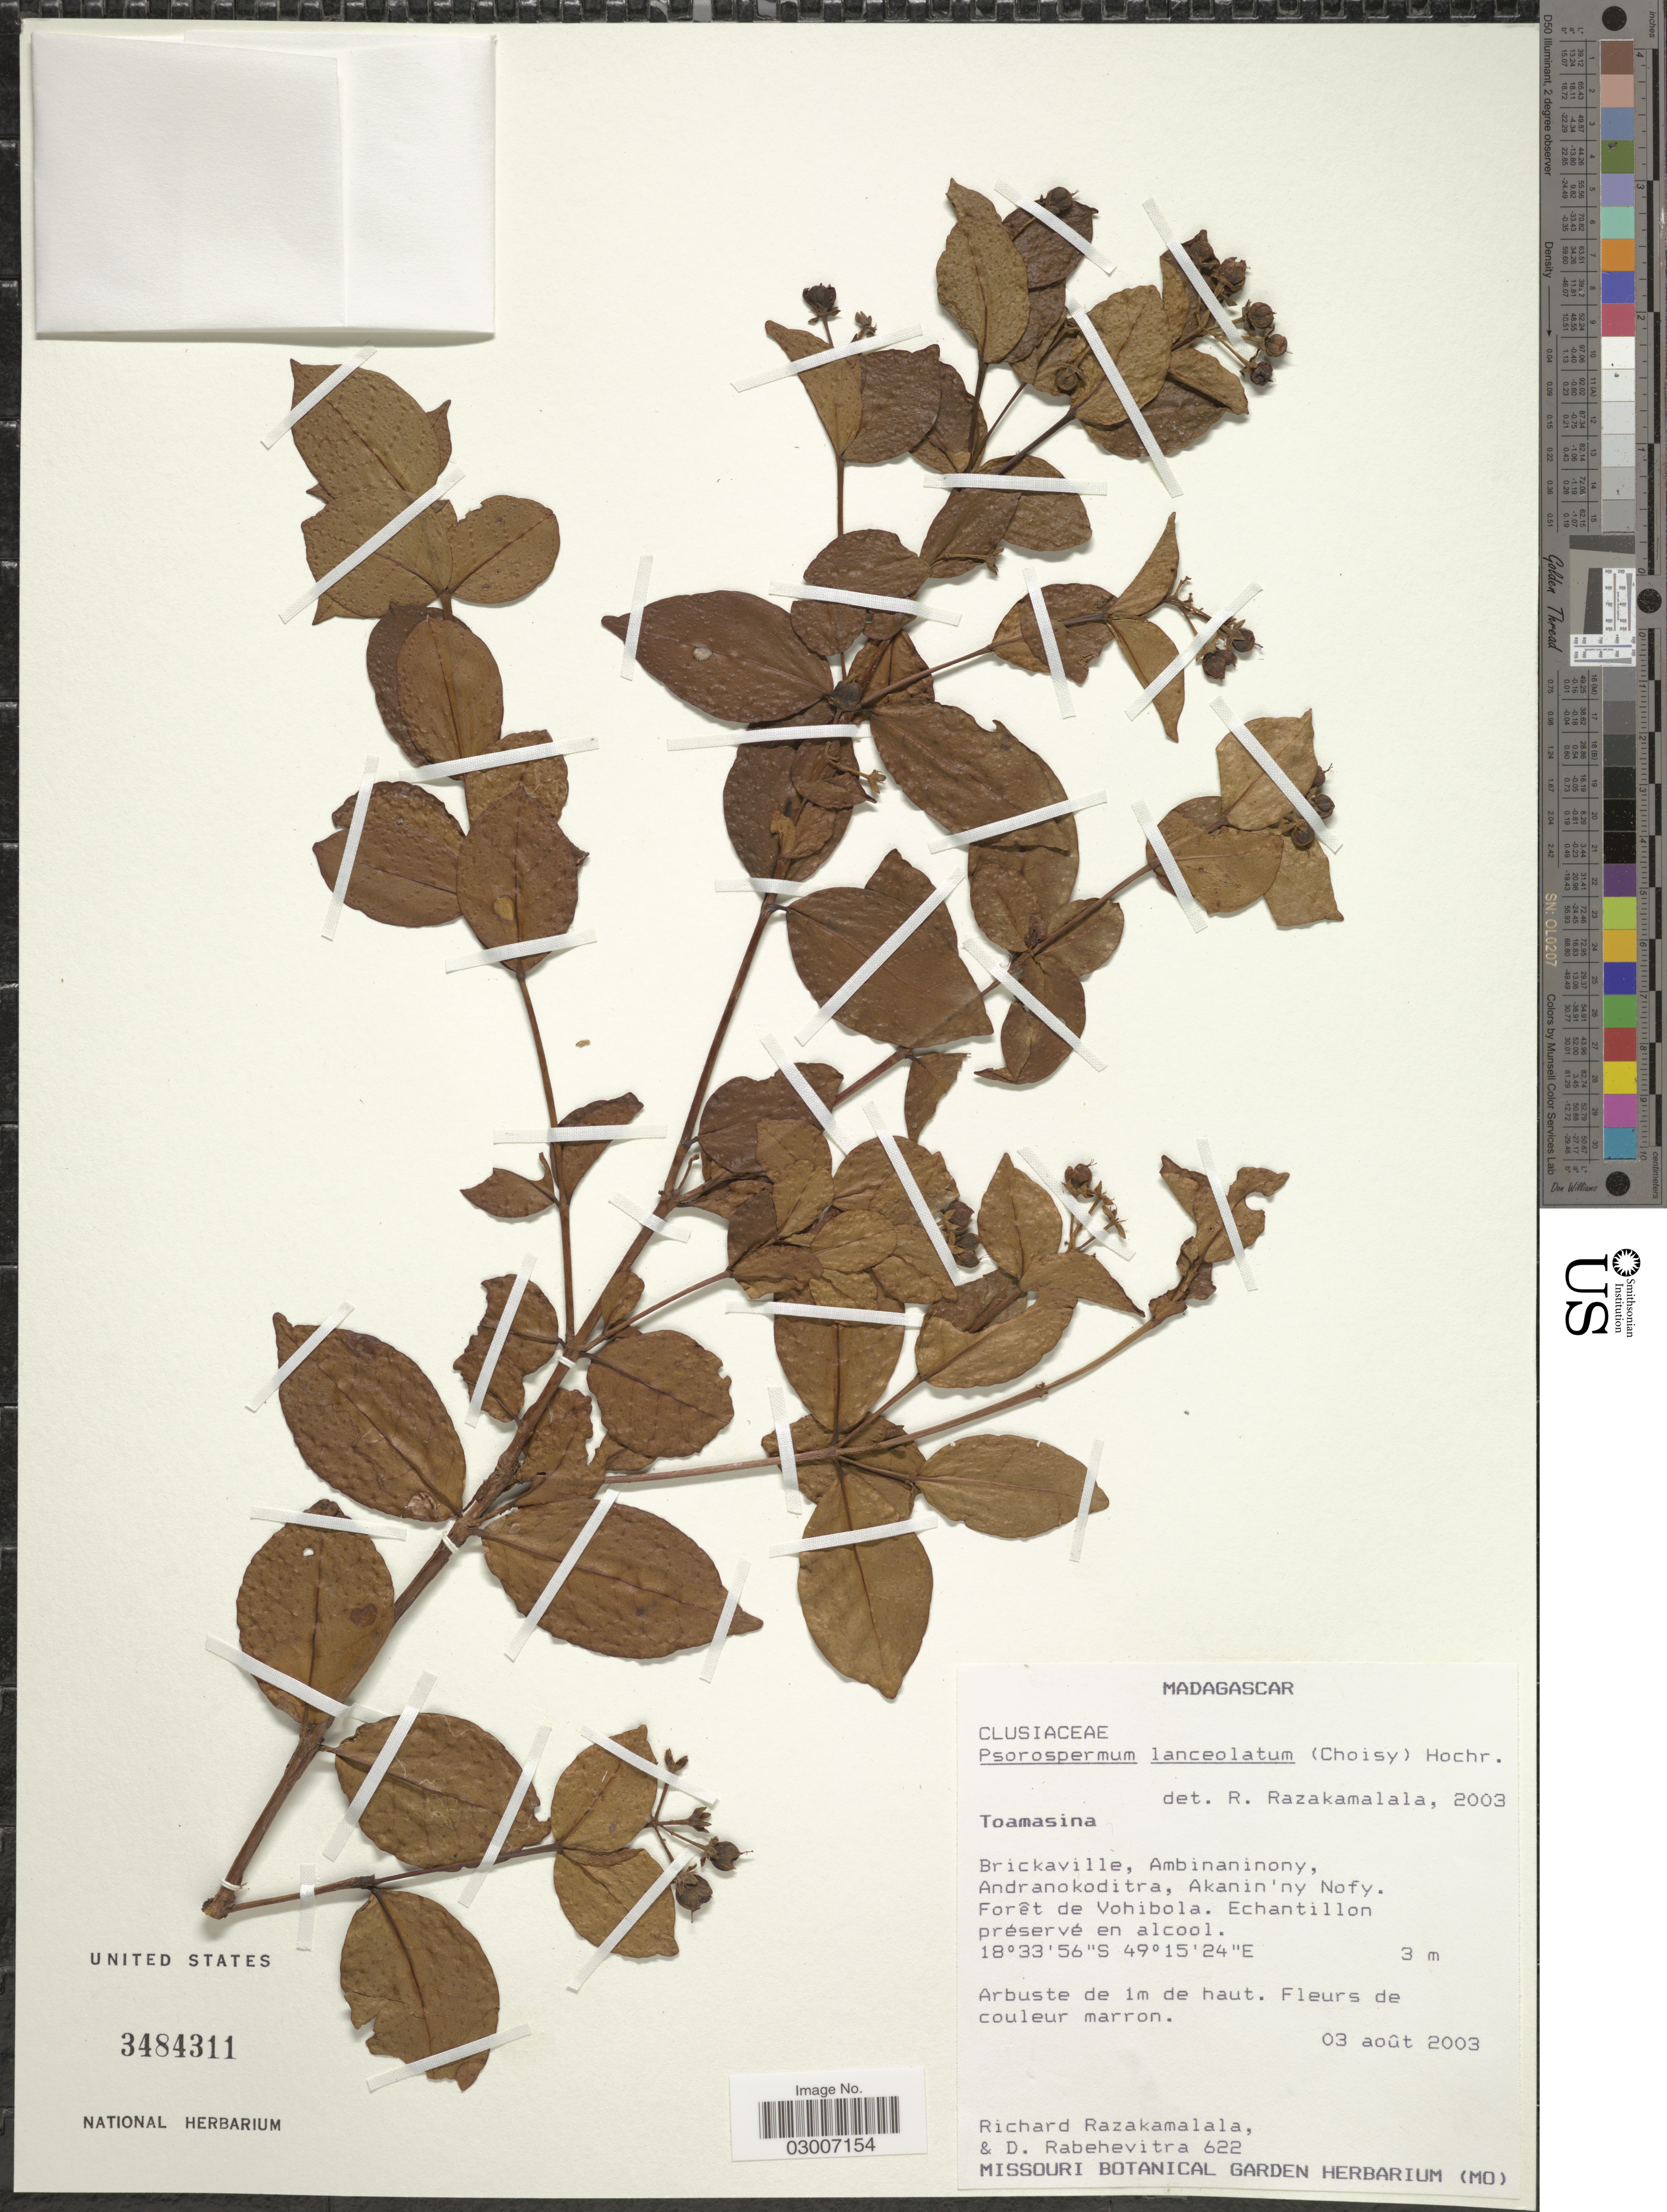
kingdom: Plantae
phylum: Tracheophyta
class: Magnoliopsida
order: Malpighiales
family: Hypericaceae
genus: Psorospermum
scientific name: Psorospermum lanceolatum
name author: (Choisy) Hochr.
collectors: R. Razakamalala & D. Rabehevitra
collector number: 622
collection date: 2003-08-03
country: Madagascar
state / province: Atsinanana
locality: Brickaville, Ambinaninony, Andranokoditra, Akanin'ny Nofy. For6et de Vohibola.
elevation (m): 3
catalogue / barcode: US 3484311